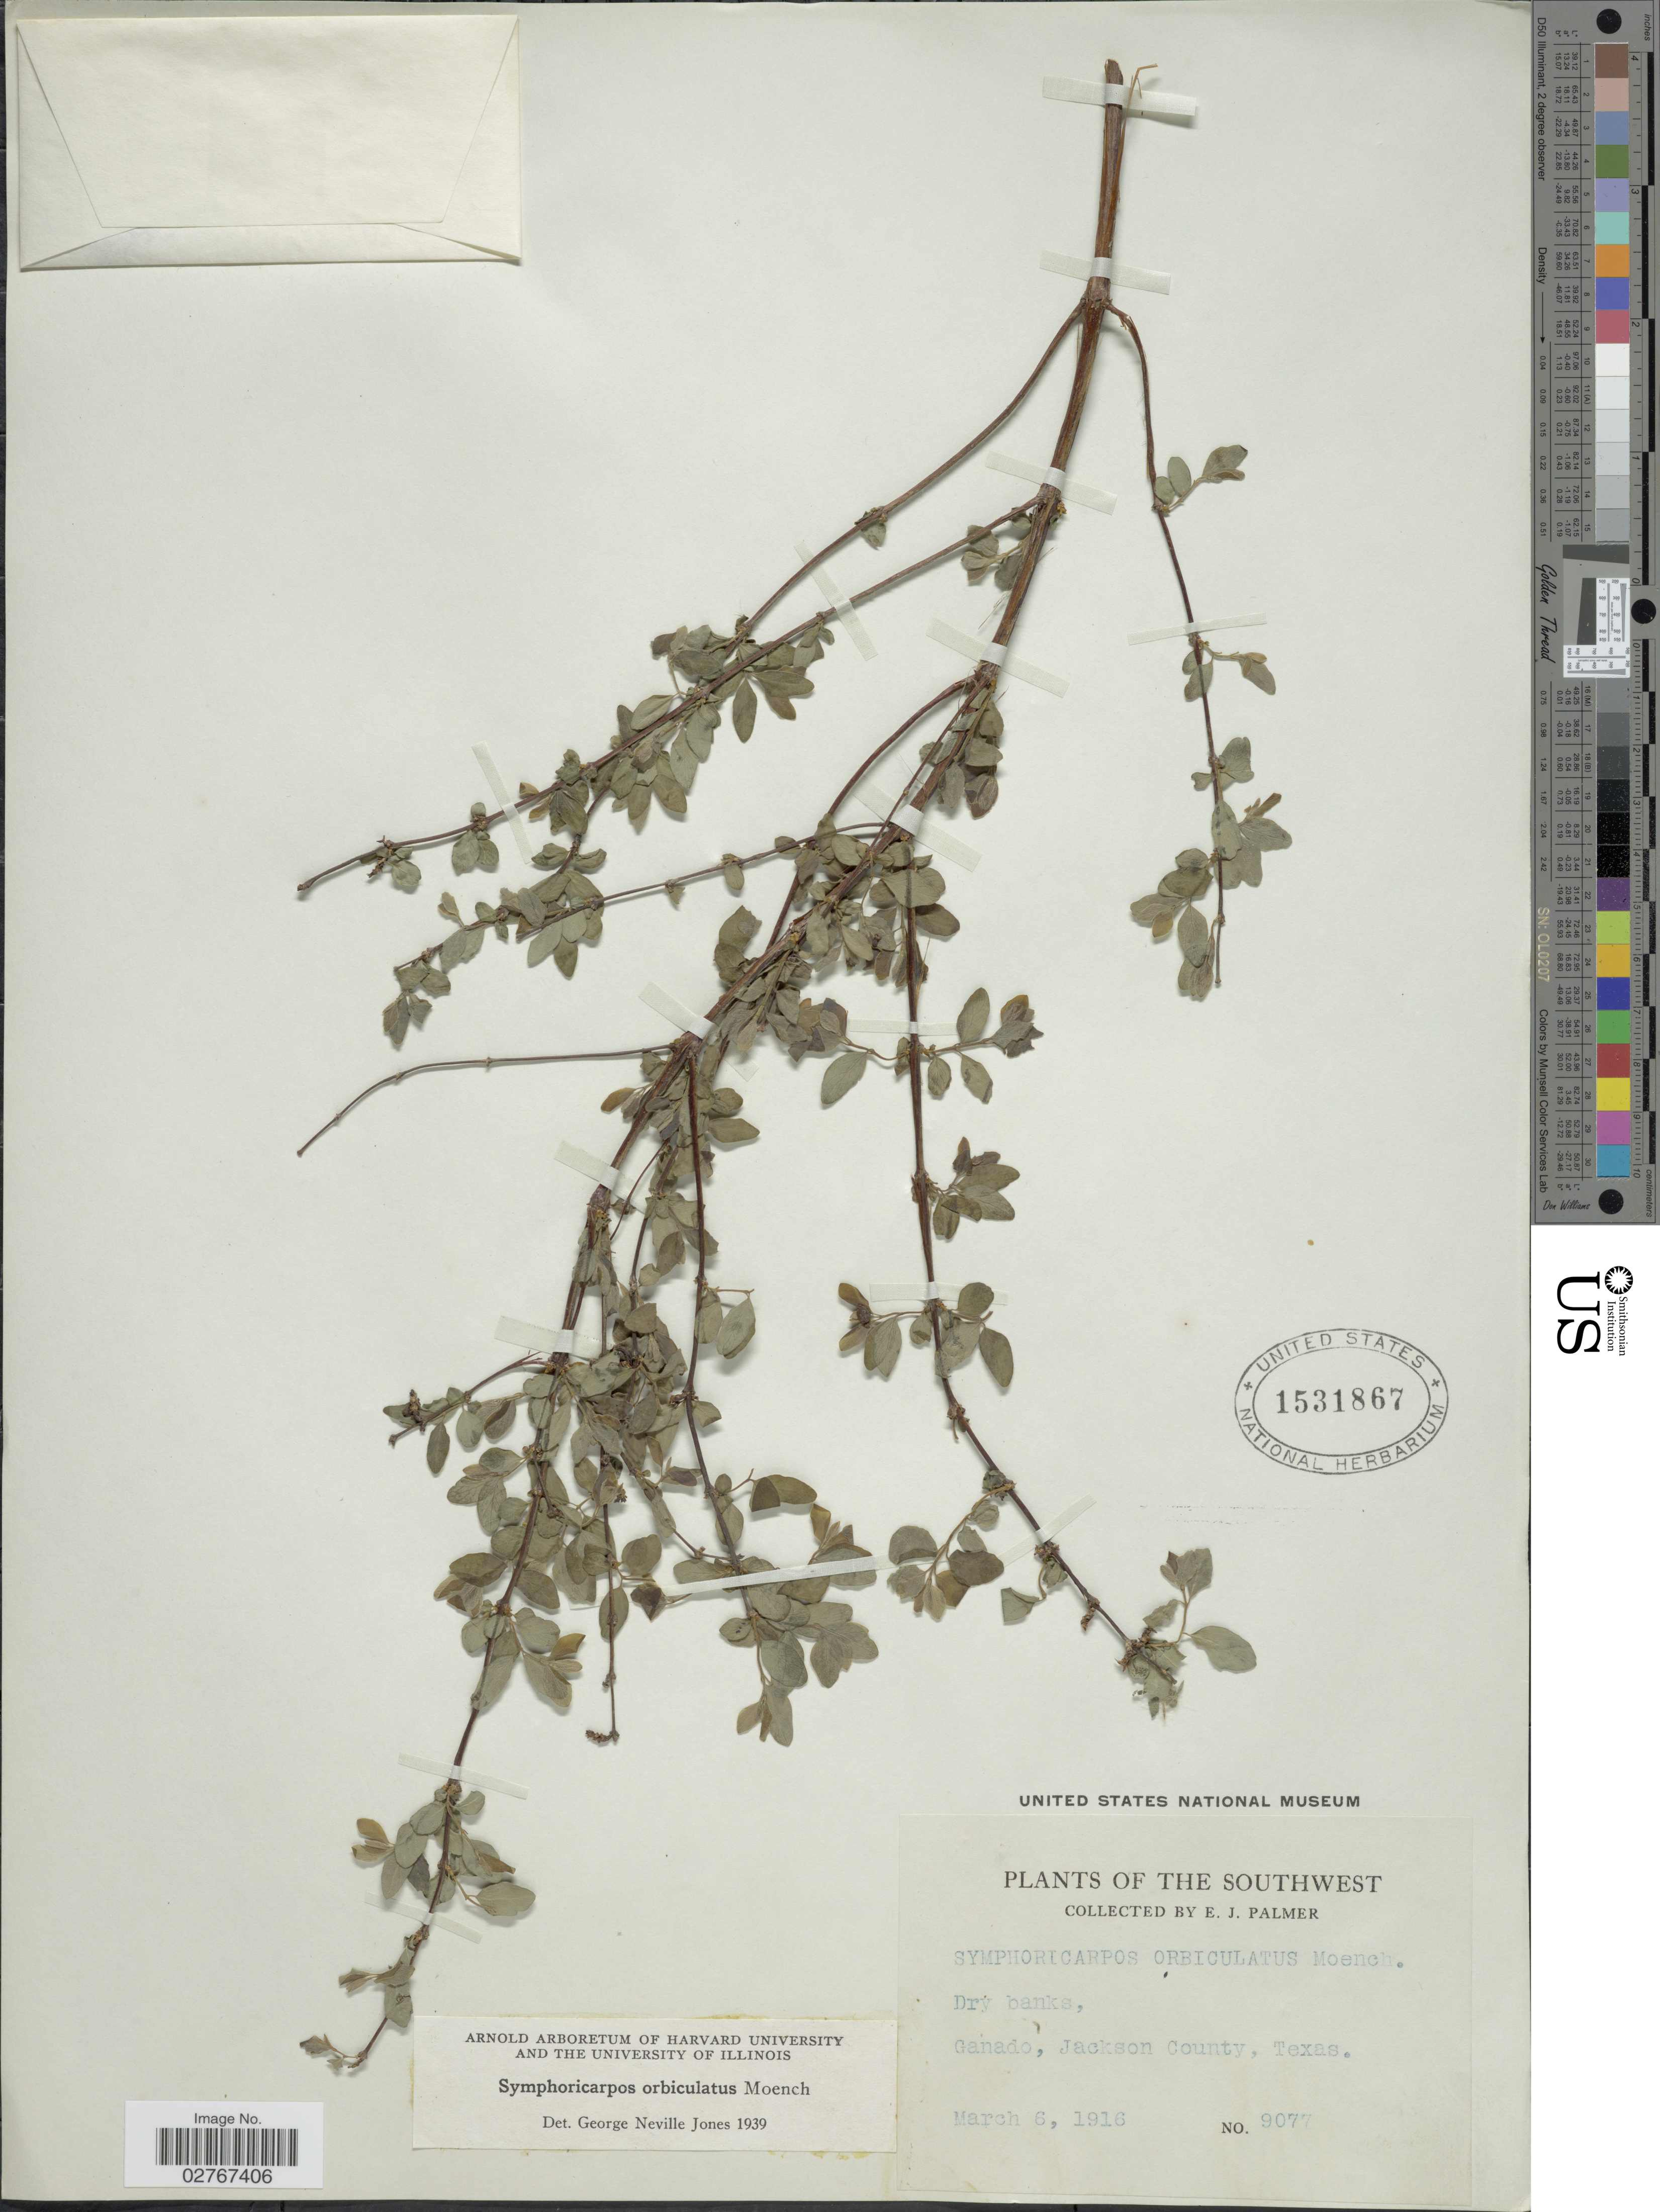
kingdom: Plantae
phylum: Tracheophyta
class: Magnoliopsida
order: Dipsacales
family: Caprifoliaceae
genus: Symphoricarpos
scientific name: Symphoricarpos orbiculatus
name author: Moench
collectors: E. J. Palmer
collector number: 9077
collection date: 1916-03-06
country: United States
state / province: Texas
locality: The Southwest. Ganado, Jackson County.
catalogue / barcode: US 1531867